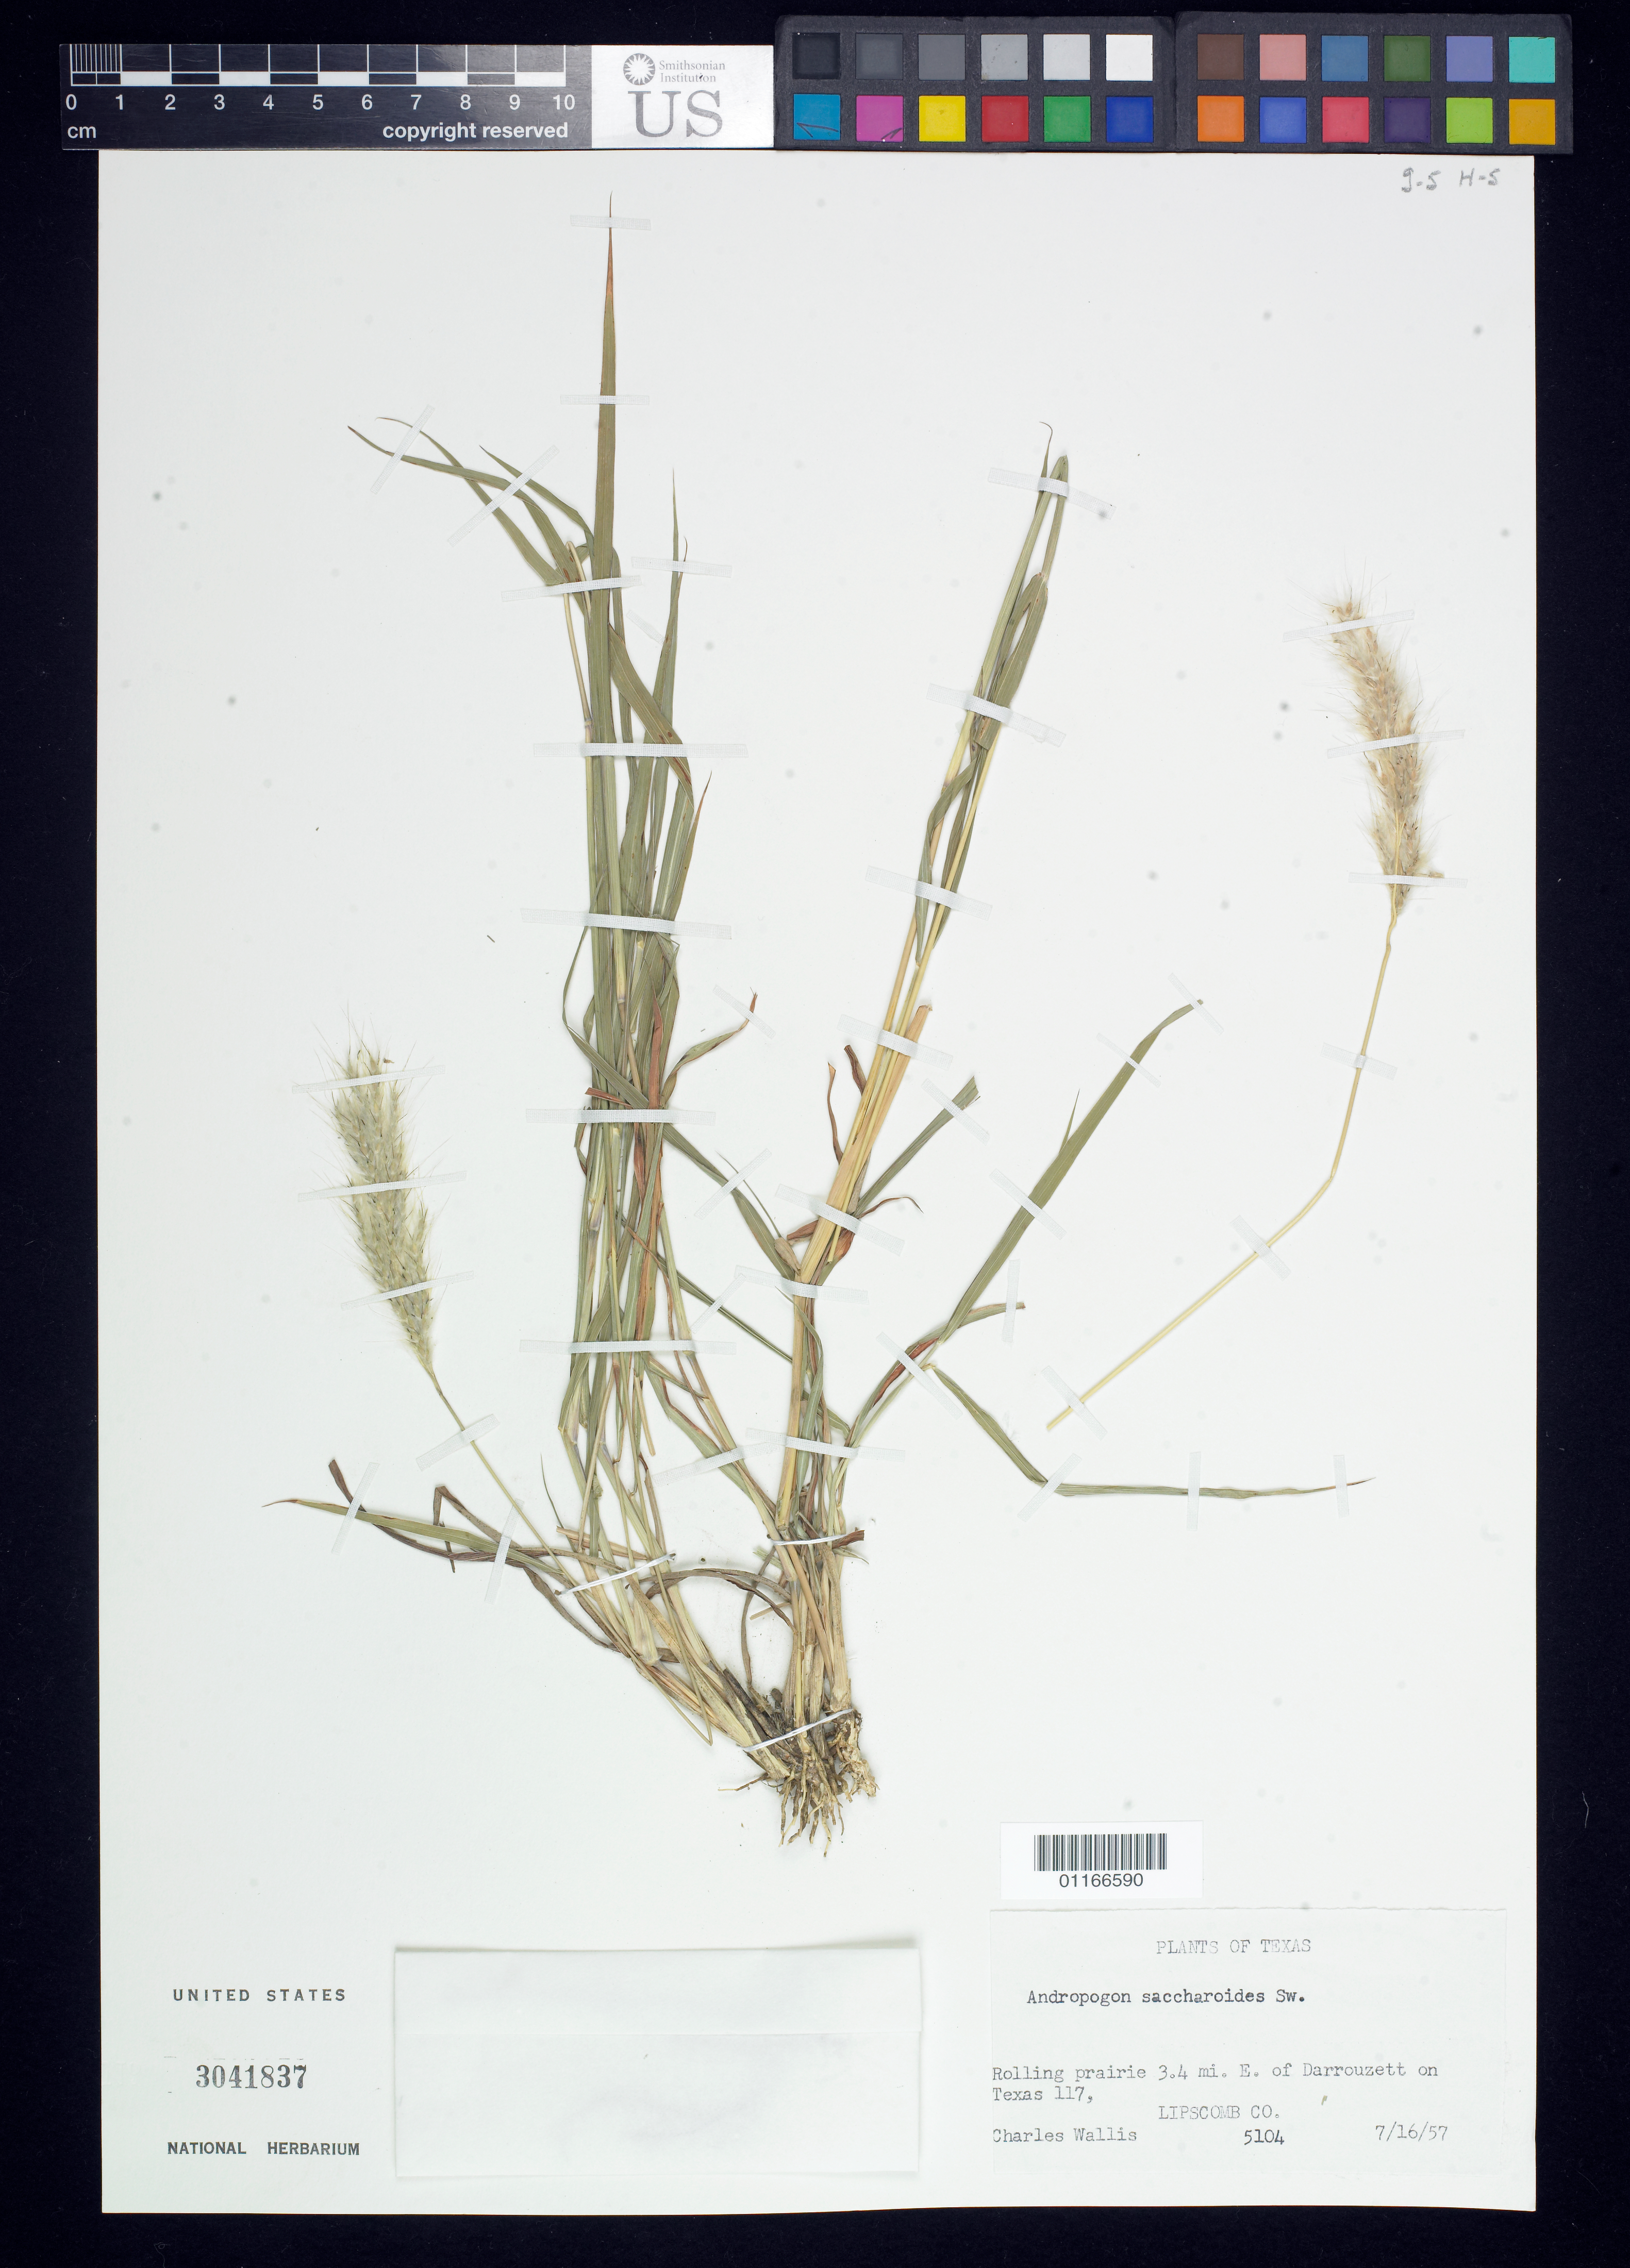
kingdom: Plantae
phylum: Tracheophyta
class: Liliopsida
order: Poales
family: Poaceae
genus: Andropogon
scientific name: Andropogon saccharoides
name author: Sw.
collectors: C. Wallis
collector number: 5104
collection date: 1957-07-16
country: United States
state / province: Texas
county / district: Lipscomb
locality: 3.4 miles E of Darrouzett on Texas 117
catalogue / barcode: US 3041837